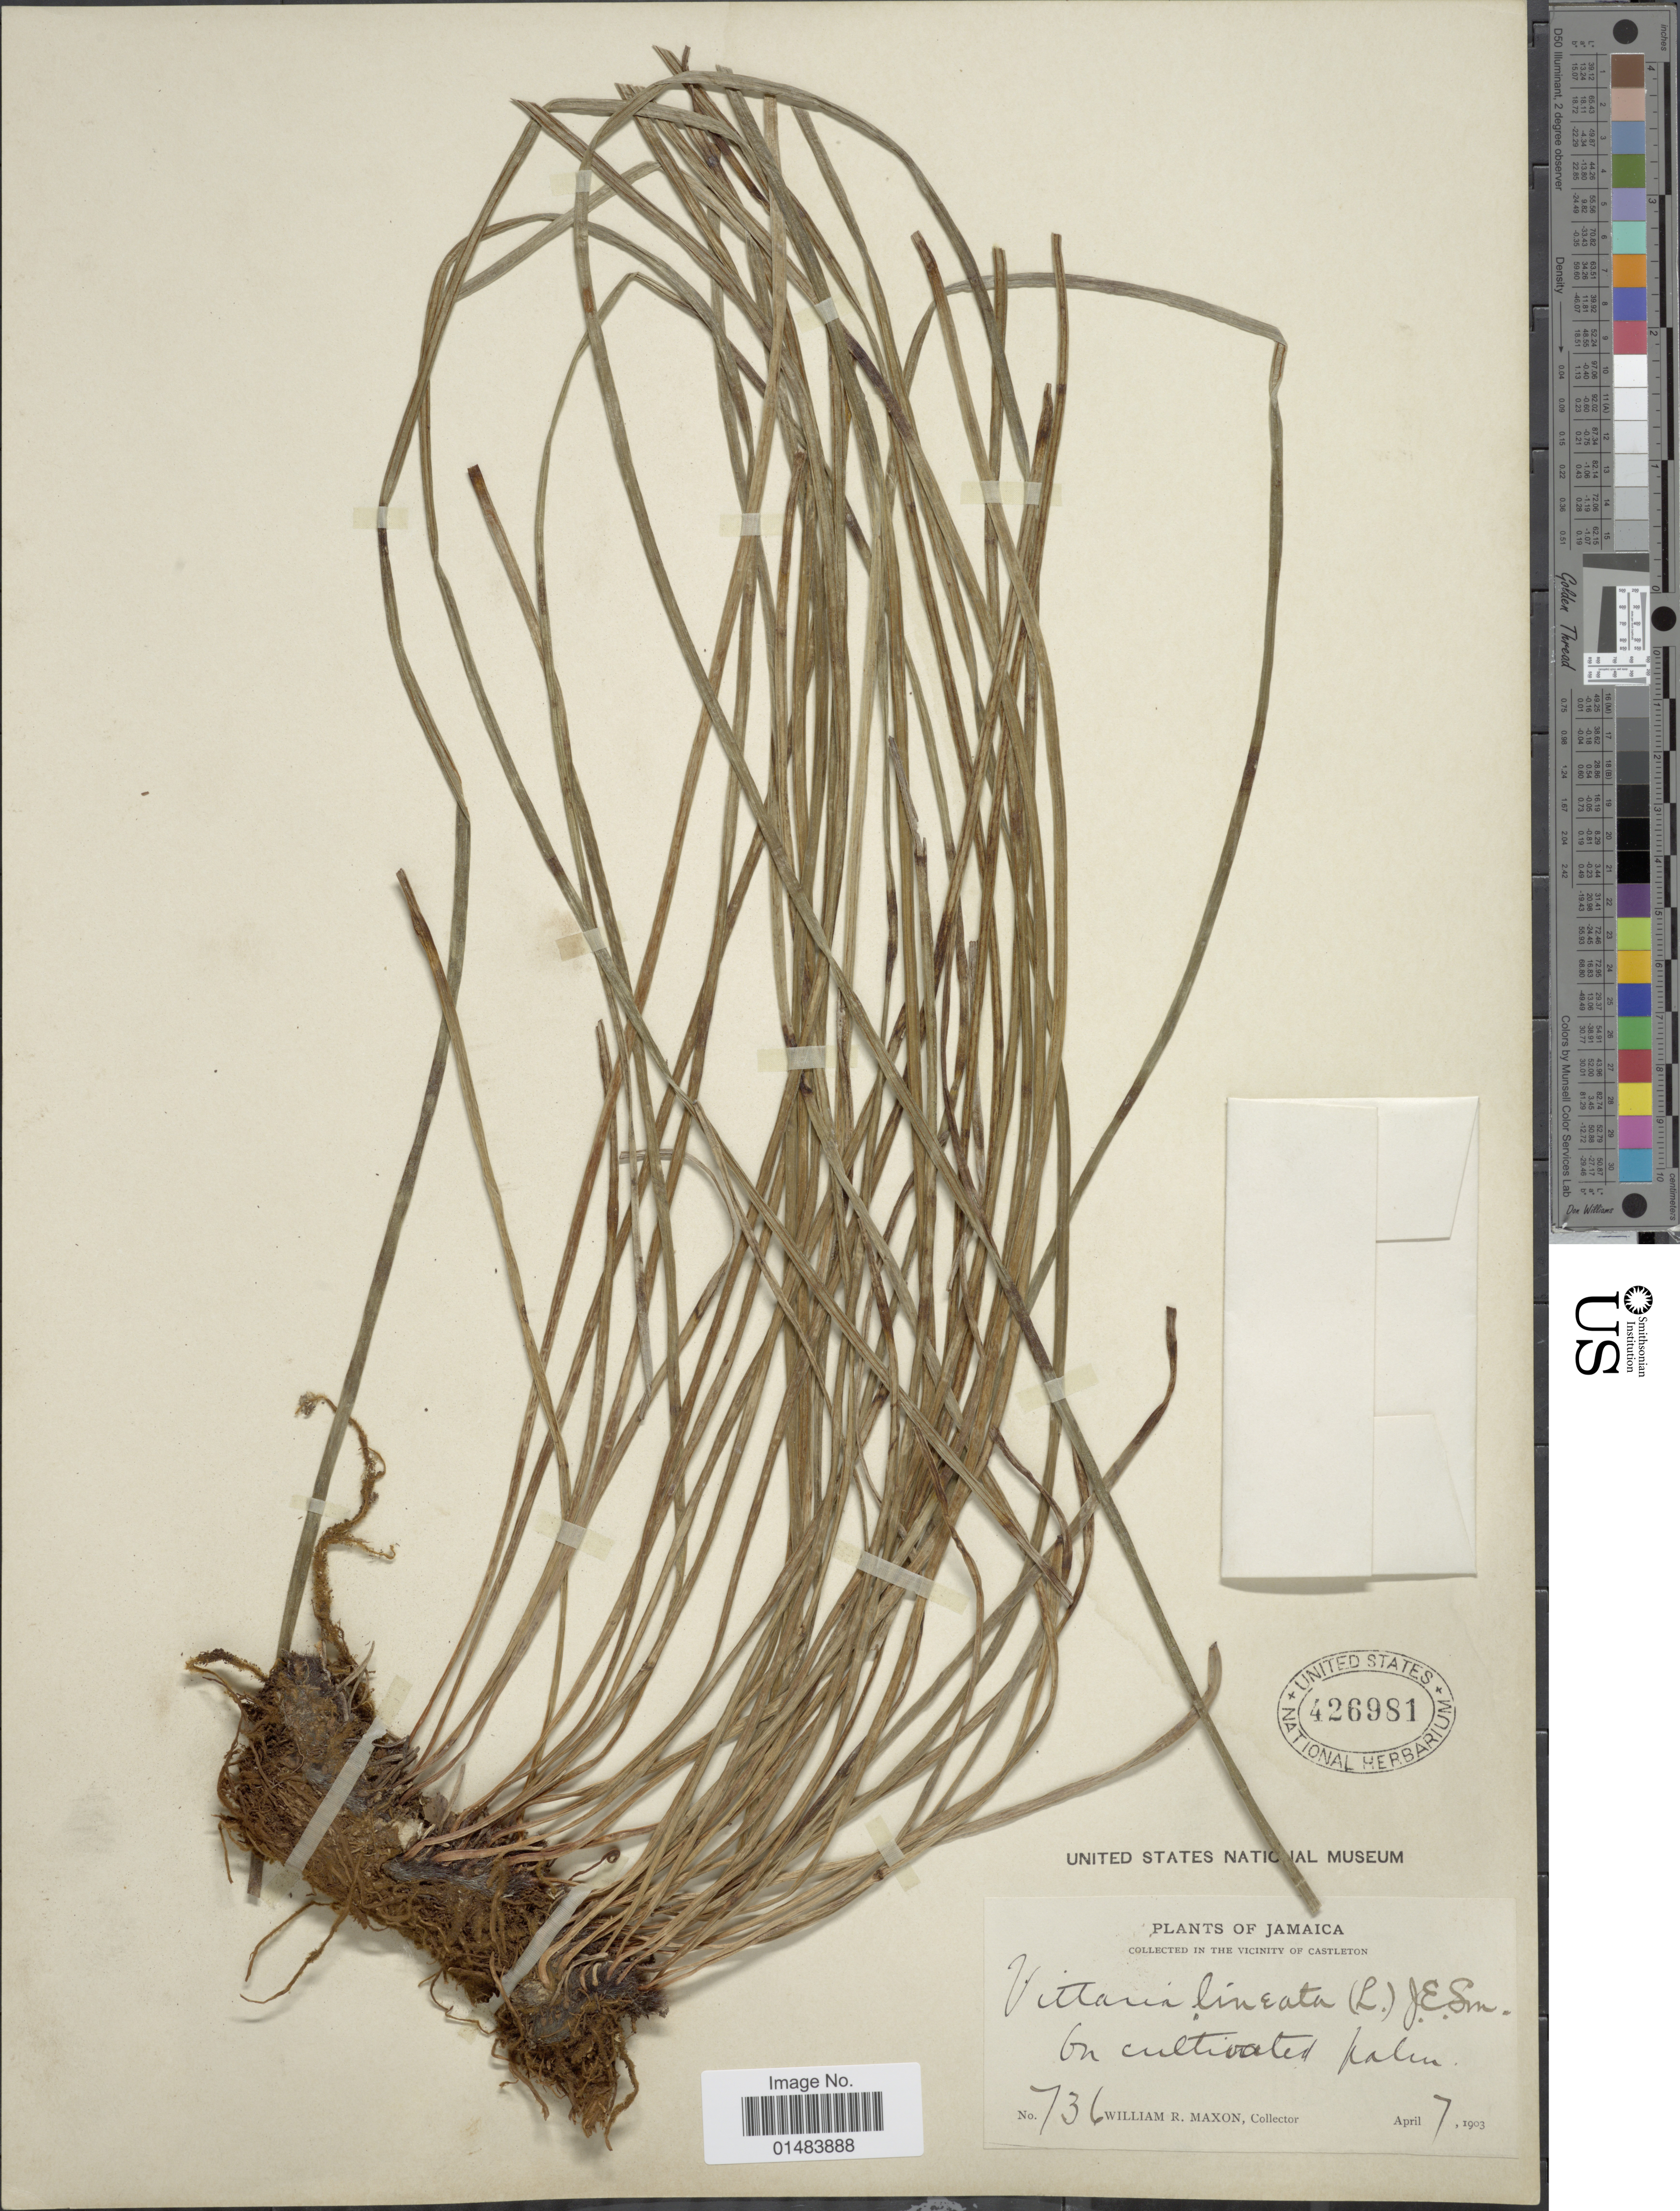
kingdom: Plantae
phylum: Tracheophyta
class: Polypodiopsida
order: Polypodiales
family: Pteridaceae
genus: Vittaria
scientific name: Vittaria lineata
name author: (L.) Sm.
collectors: W. R. Maxon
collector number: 736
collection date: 1903-04-07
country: Jamaica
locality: Jamaica, vicinity of Castleton.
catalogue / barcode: US 426981